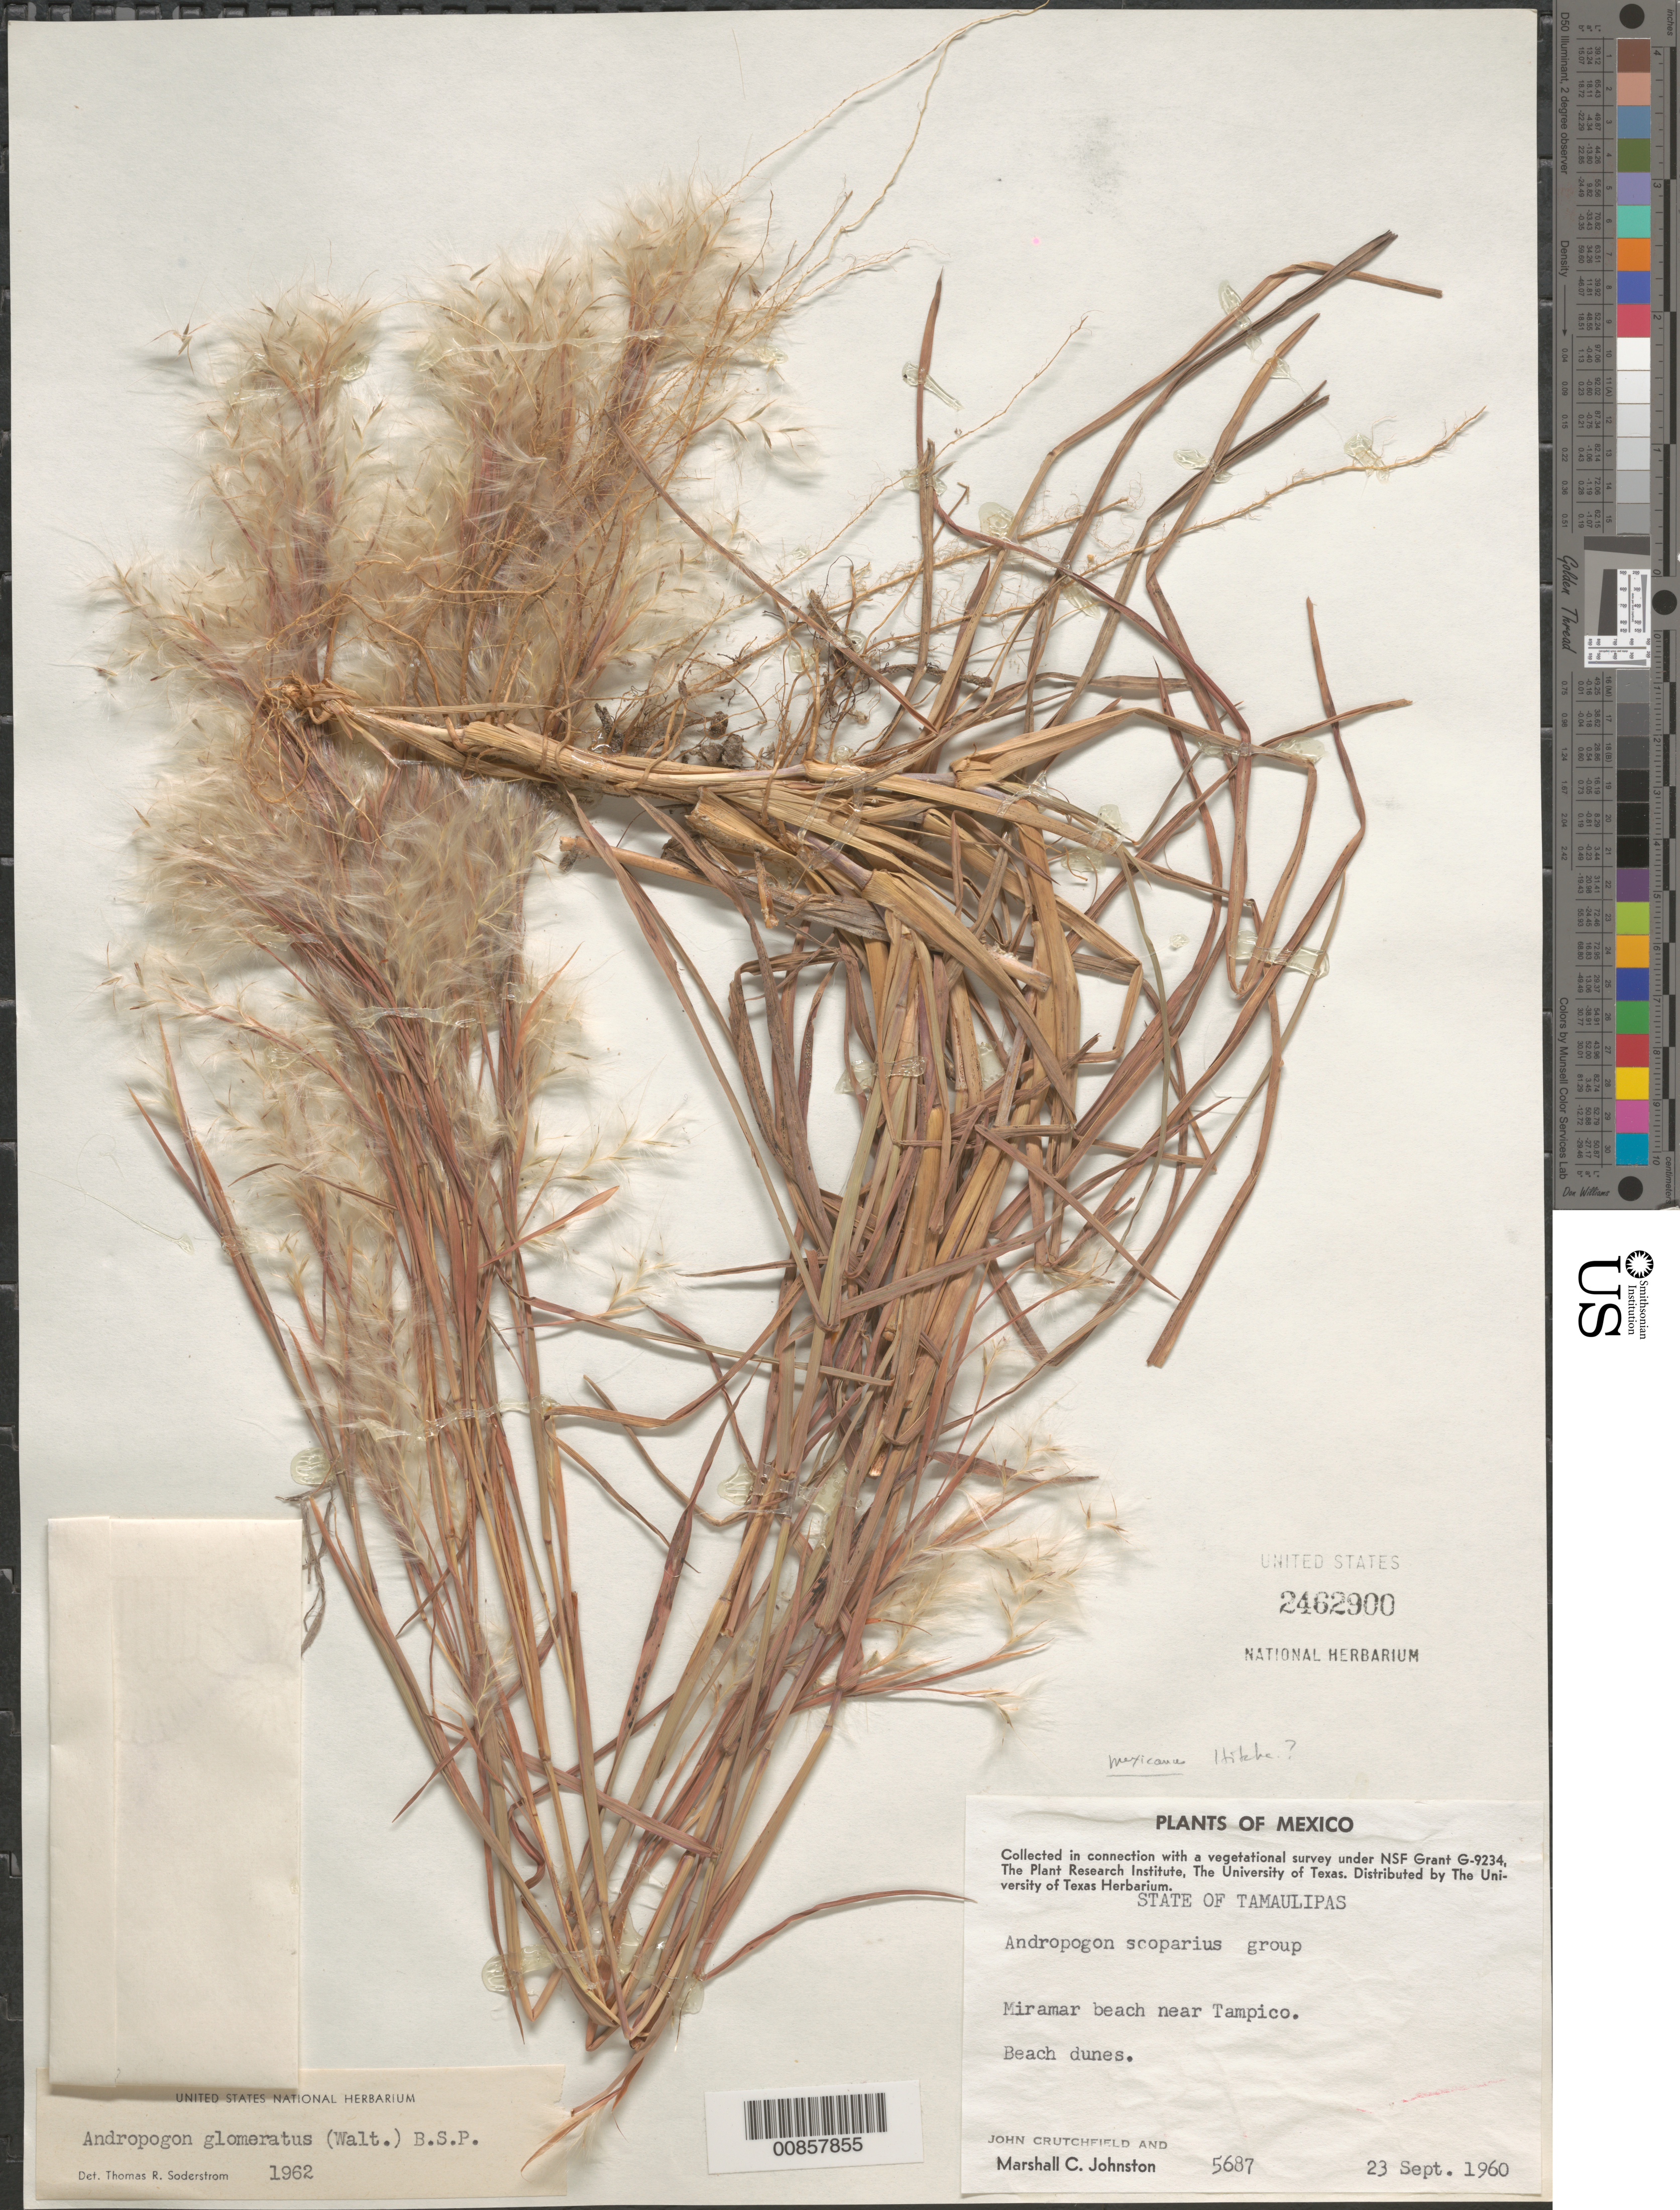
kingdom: Plantae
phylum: Tracheophyta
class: Liliopsida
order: Poales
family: Poaceae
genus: Andropogon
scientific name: Andropogon glomeratus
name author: (Walter) Britton, Stearns & Poggenb.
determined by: Soderstrom, T. R.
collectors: J. Crutchfield & M. Johnston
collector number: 5687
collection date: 1960-09-23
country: Mexico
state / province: Tamaulipas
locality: Miramar beach near Tampico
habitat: Beach dunes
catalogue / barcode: US 2462900